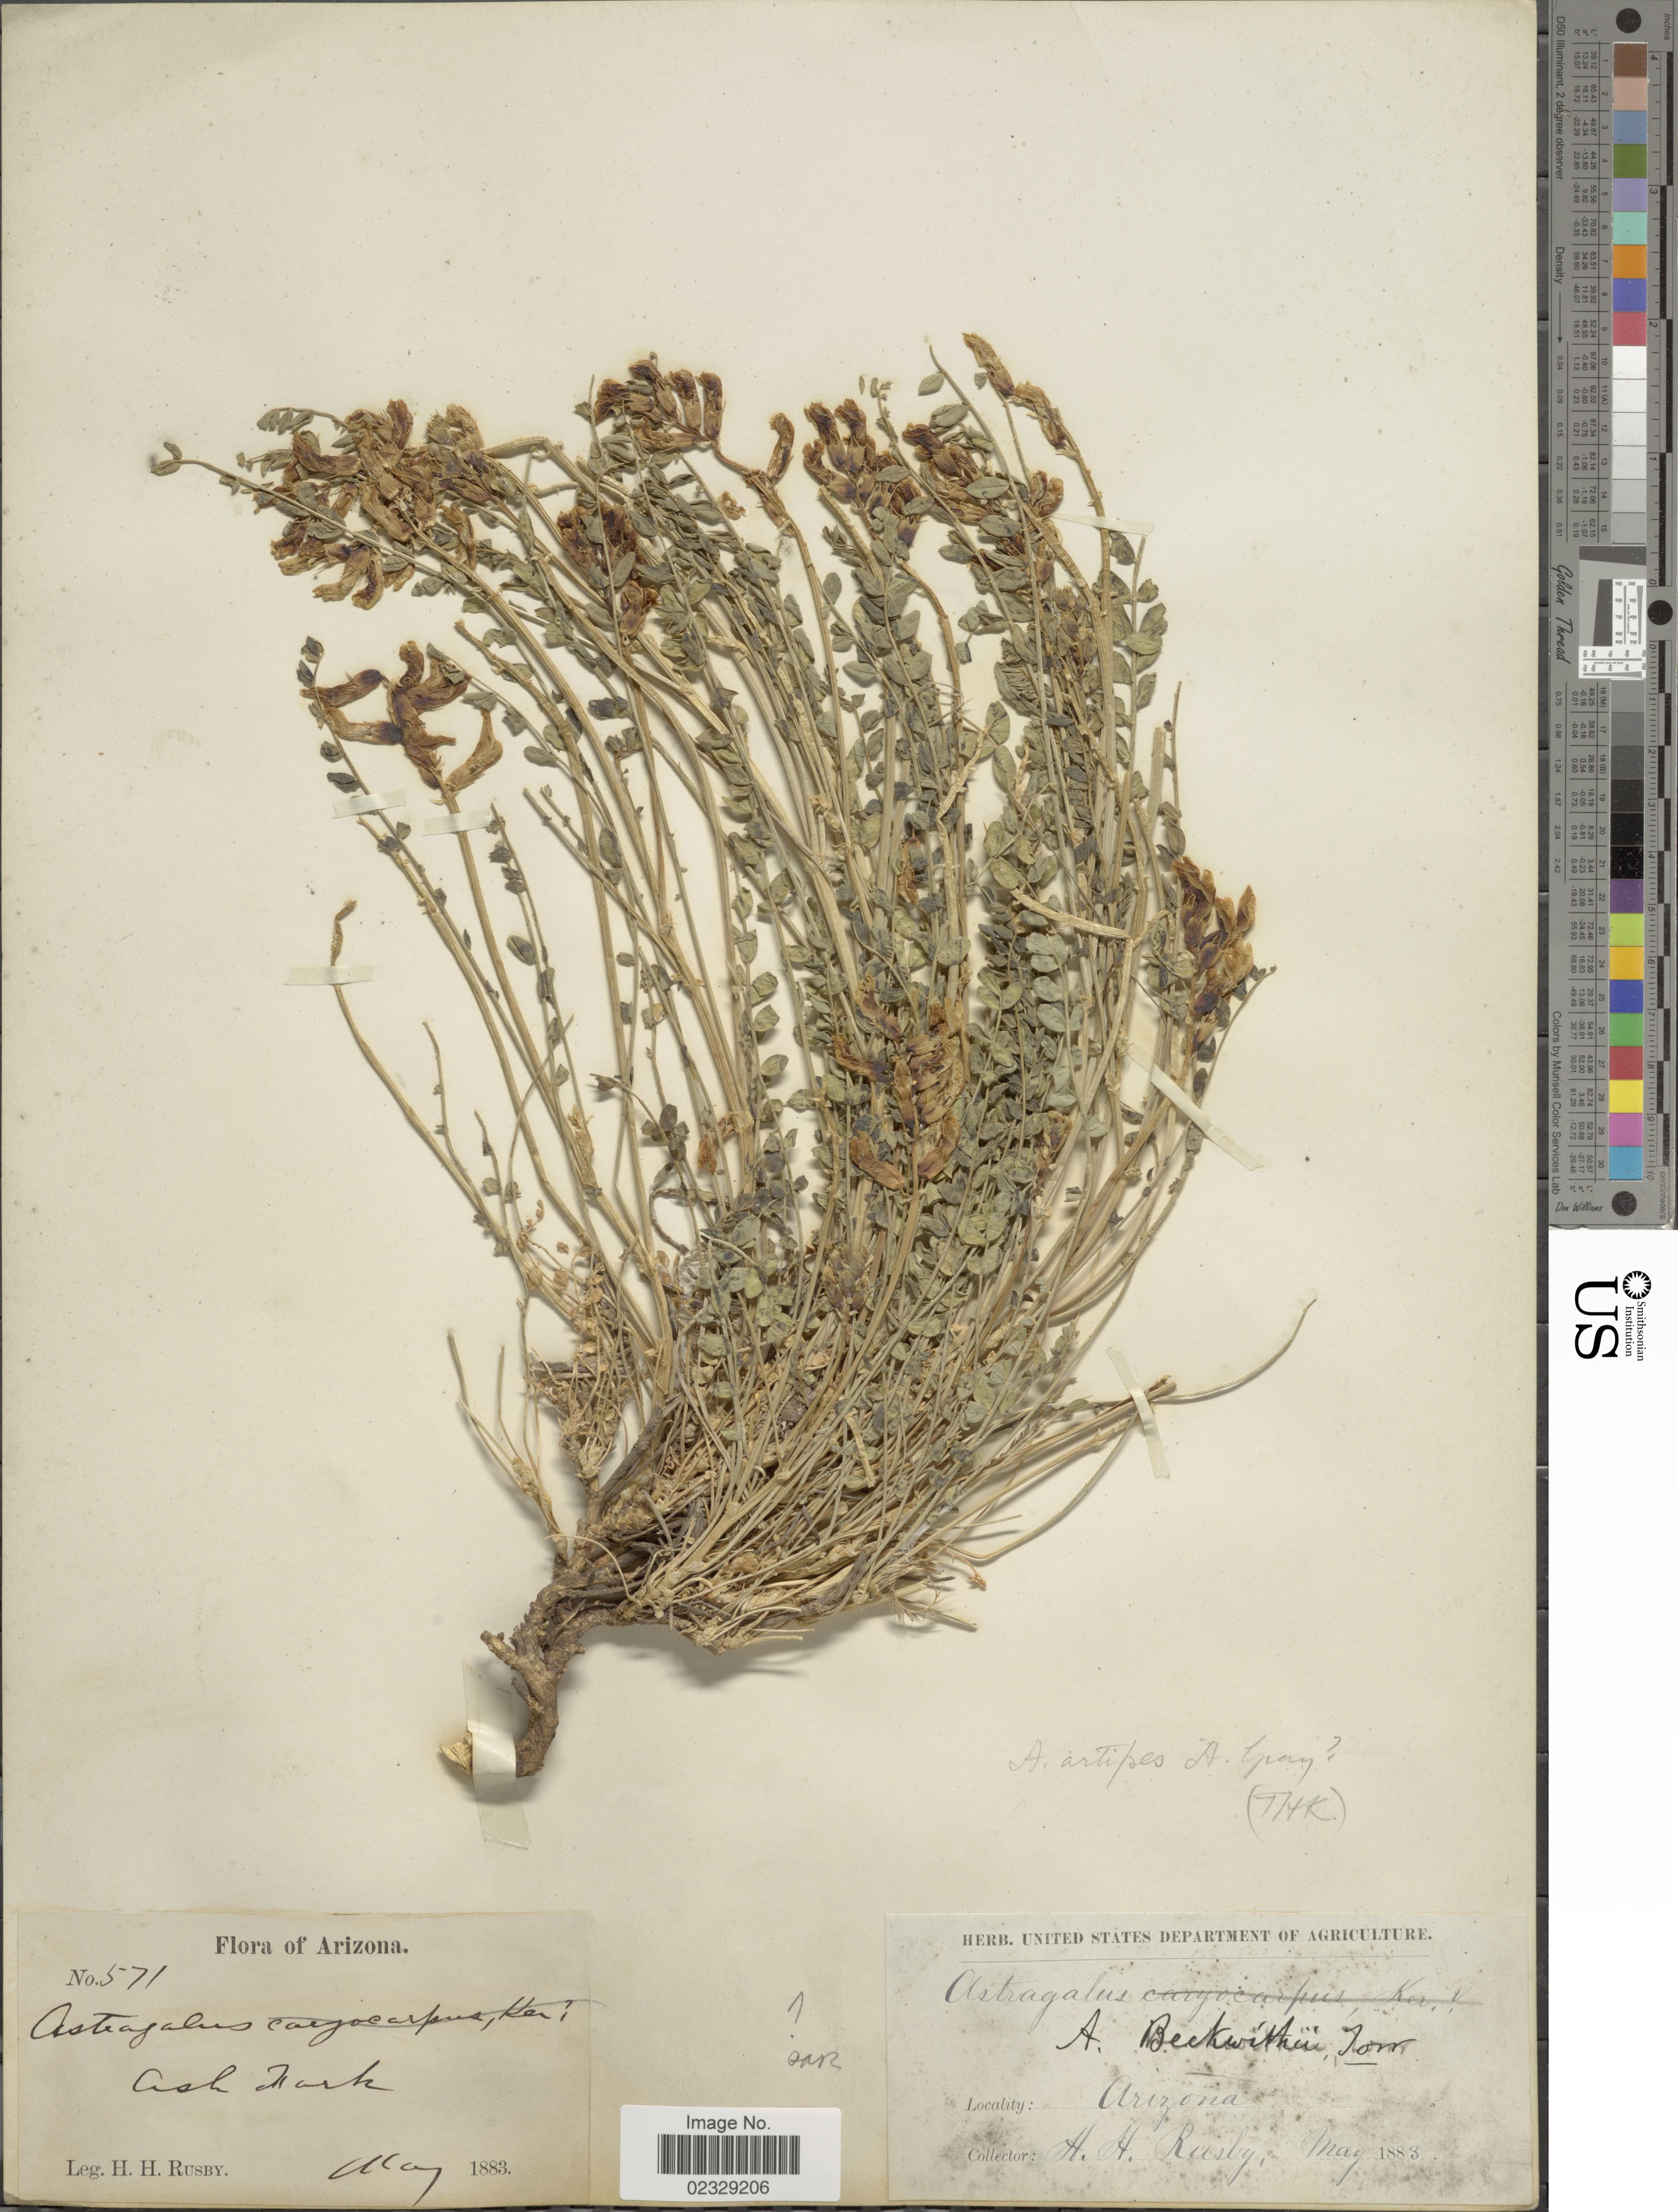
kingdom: Plantae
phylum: Tracheophyta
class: Magnoliopsida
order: Fabales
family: Fabaceae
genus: Astragalus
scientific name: Astragalus artipes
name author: A. Gray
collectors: H. H. Rusby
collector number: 571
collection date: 1883-05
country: United States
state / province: Arizona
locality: Ash Fork